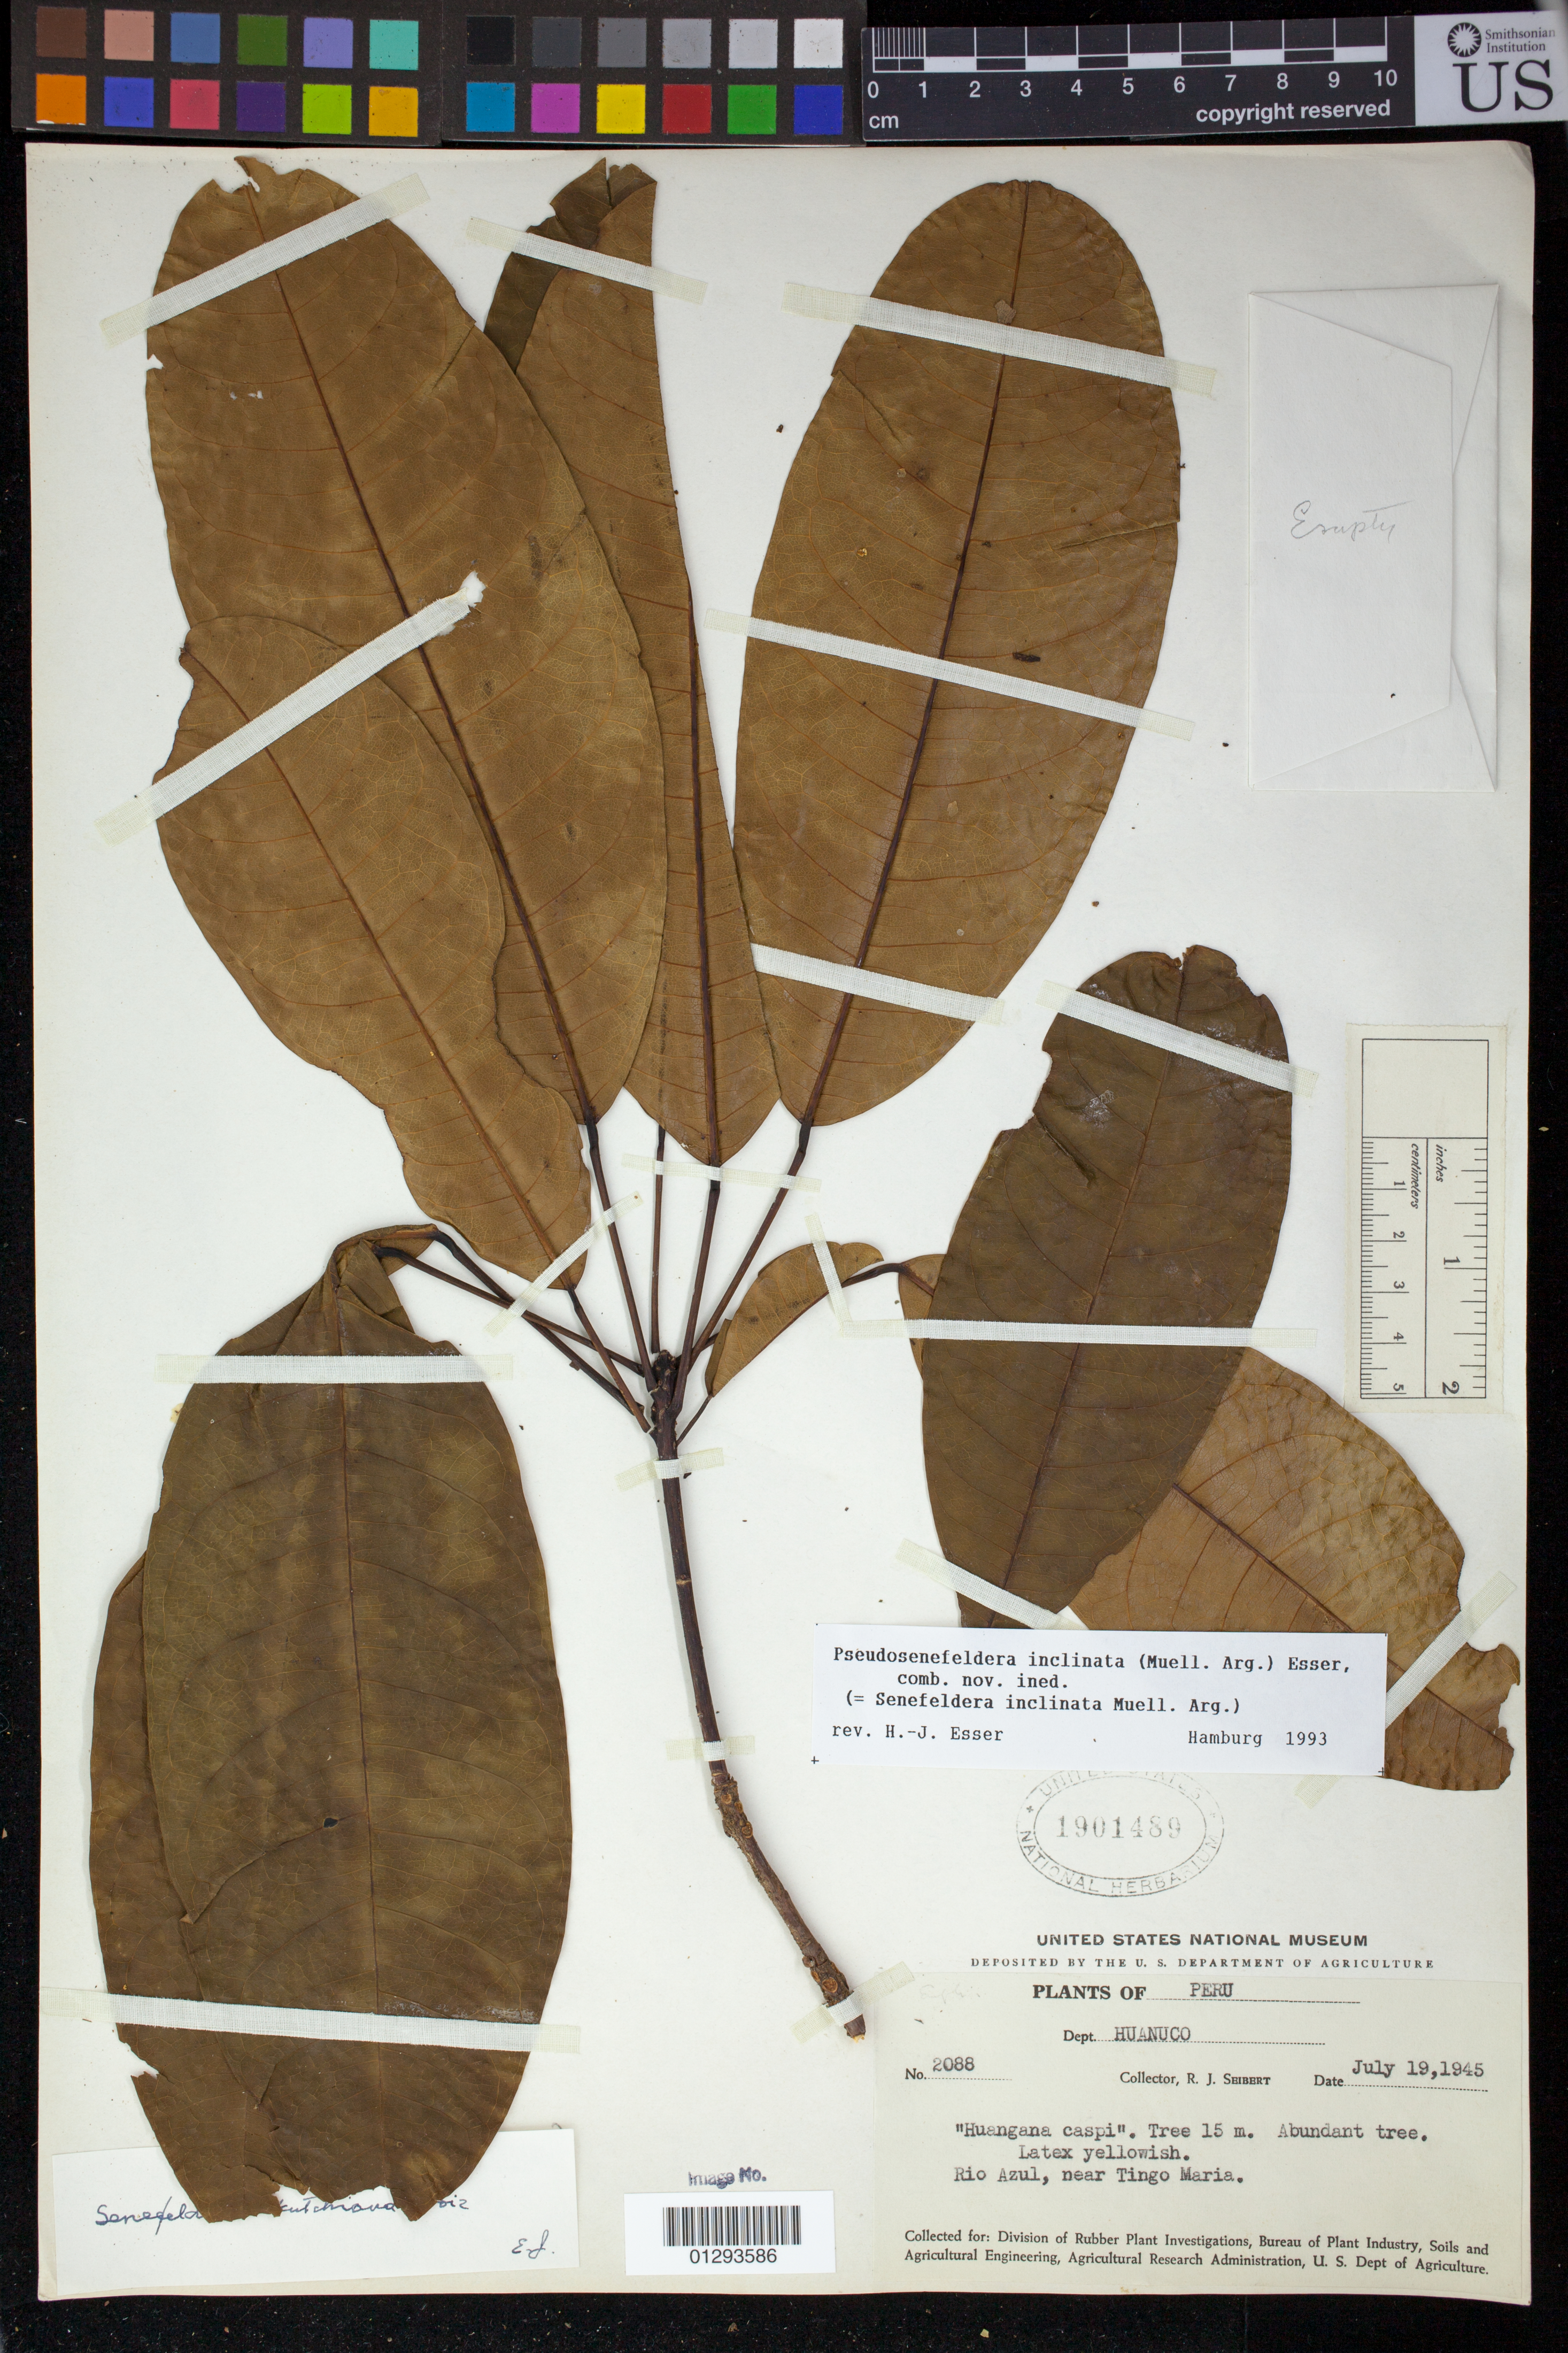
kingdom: Plantae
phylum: Tracheophyta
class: Magnoliopsida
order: Malpighiales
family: Euphorbiaceae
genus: Pseudosenefeldera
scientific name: Pseudosenefeldera inclinata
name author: (Müll. Arg.) Esser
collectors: R. J. Seibert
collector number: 2088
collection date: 1945-07-19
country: Peru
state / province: Huánuco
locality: Rio Azul, near Tingo Maria.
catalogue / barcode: US 1901489